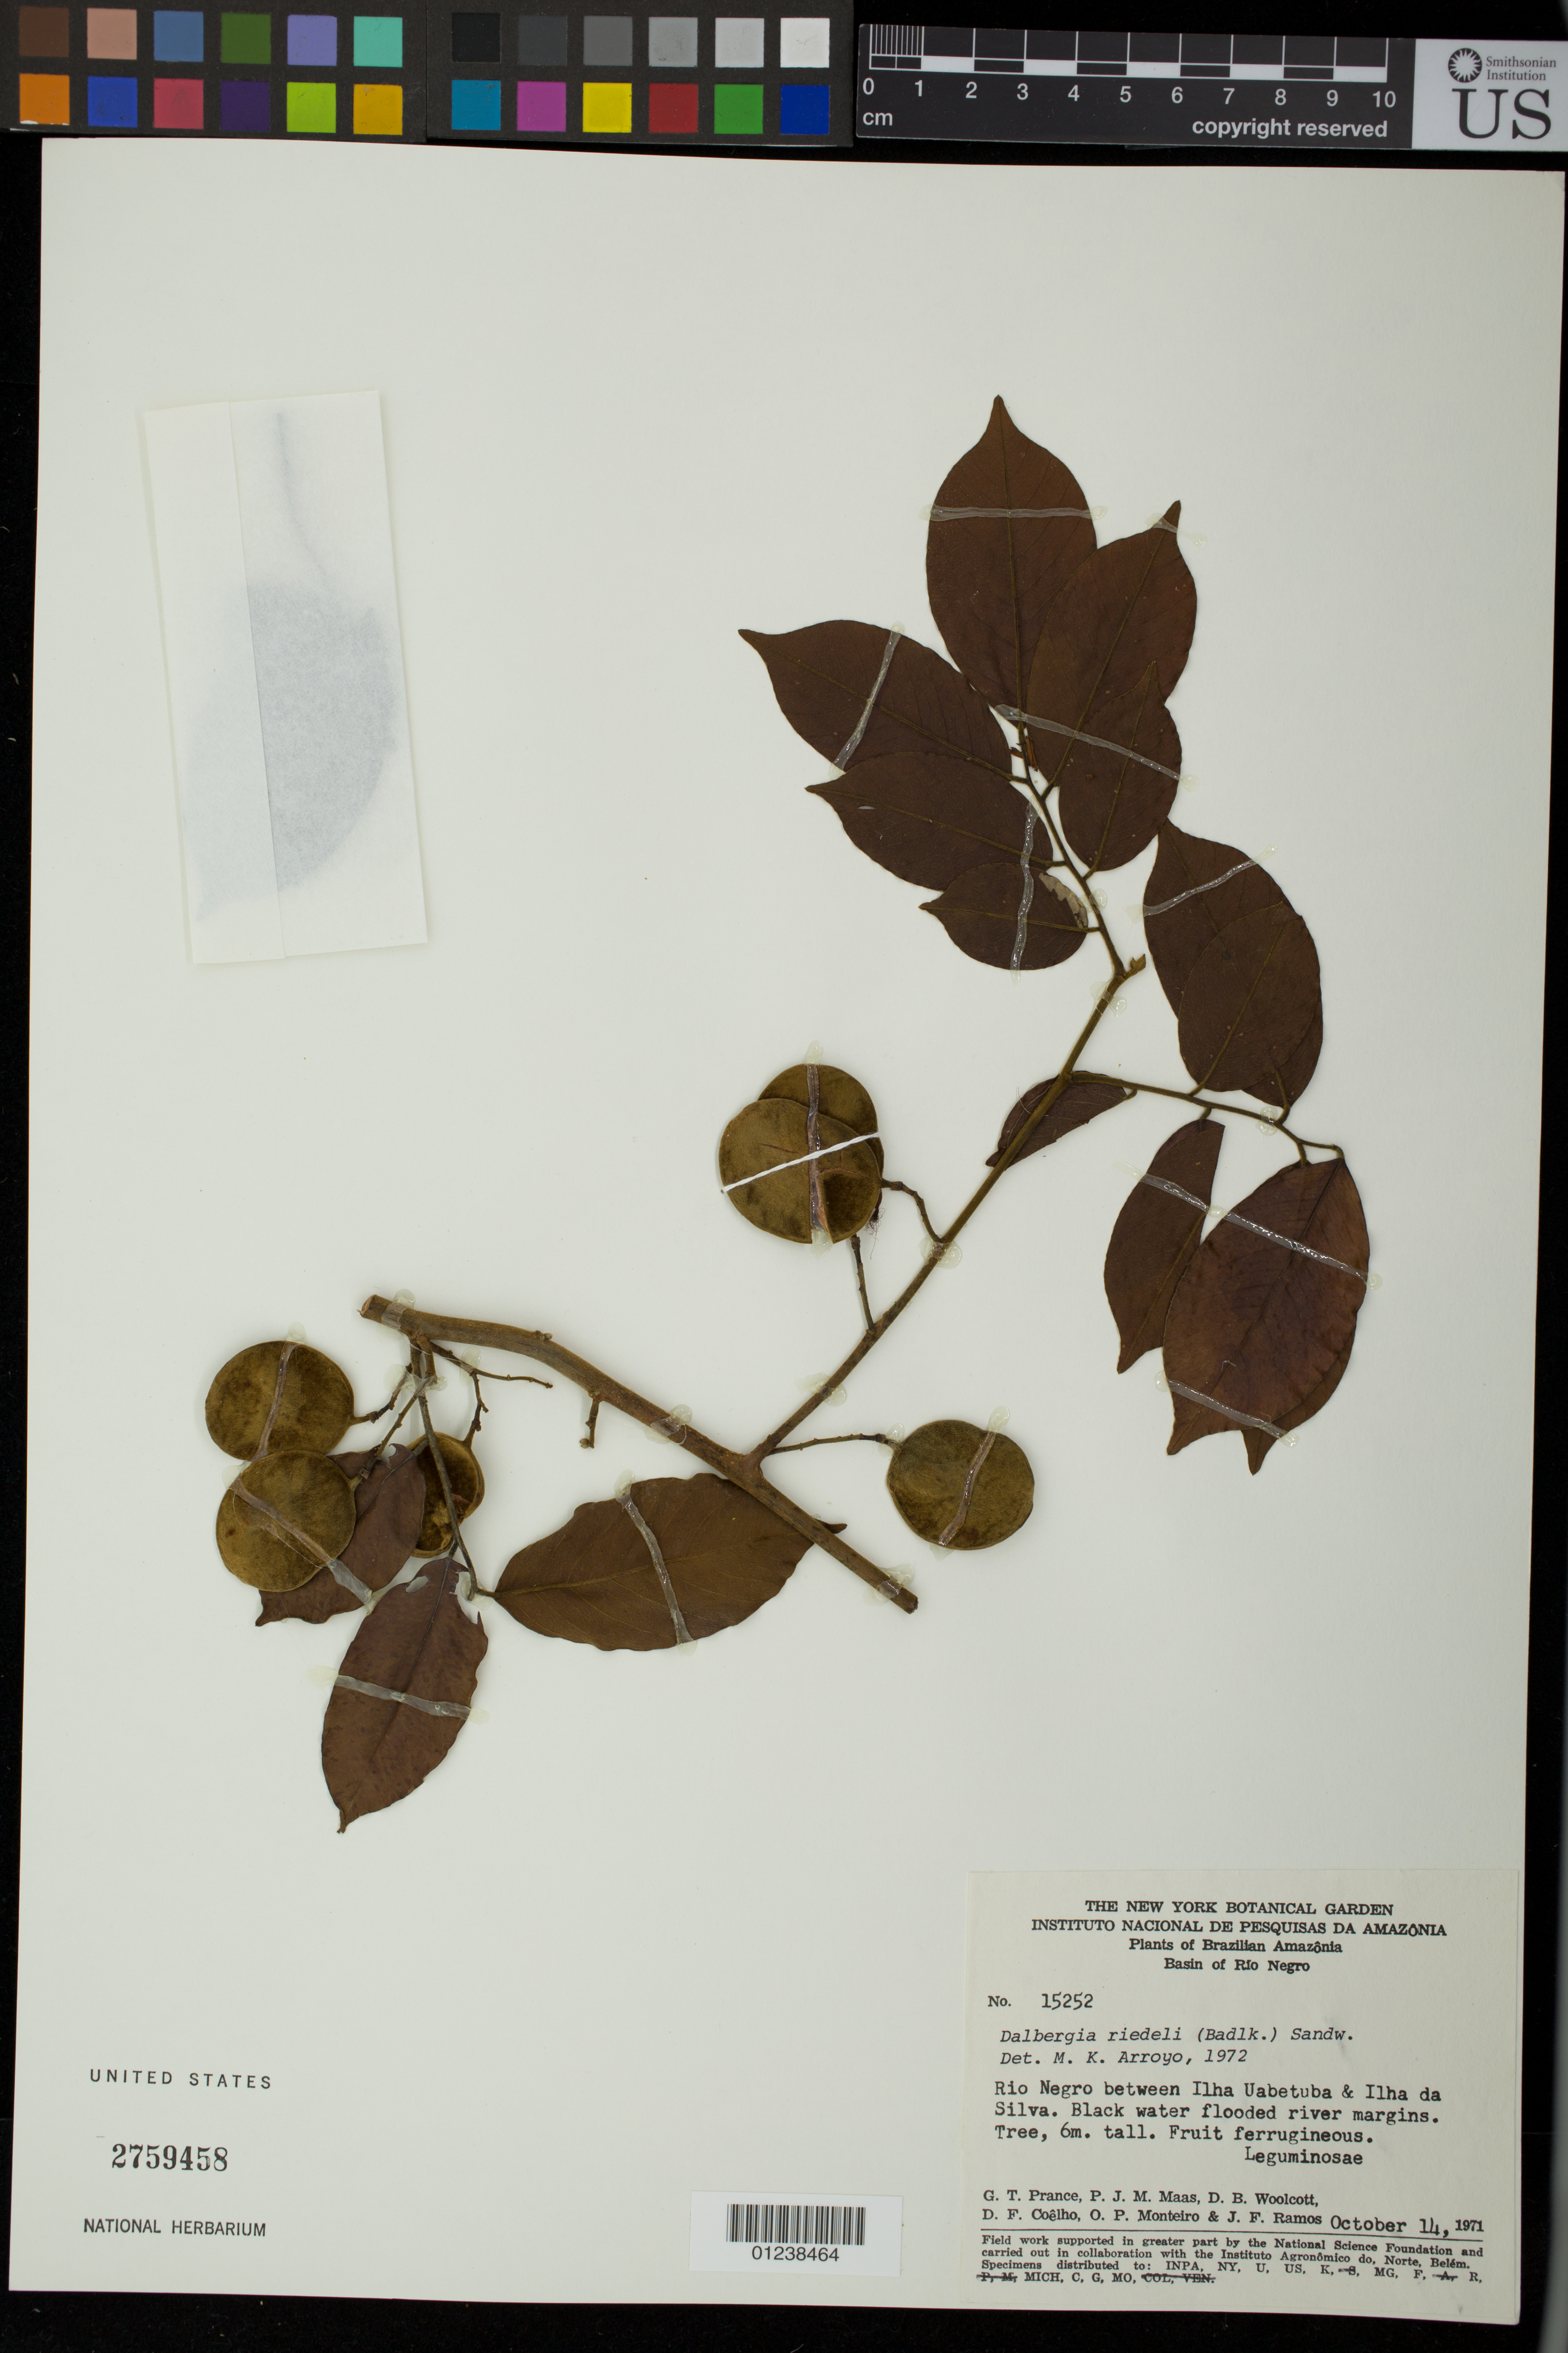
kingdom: Plantae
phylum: Tracheophyta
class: Magnoliopsida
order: Fabales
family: Fabaceae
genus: Dalbergia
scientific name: Dalbergia riedelii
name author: (Benth.) Sandwith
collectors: G. T. Prance, P. Maas, D. B. Woolcott, D. F. Coêlho, O. P. Monteiro & J. F. Ramos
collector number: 15252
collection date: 1971-10-14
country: Brazil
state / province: Amazonas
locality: Rio Negro between Ilha Uabetuba & Ilha da Silva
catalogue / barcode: US 2759458